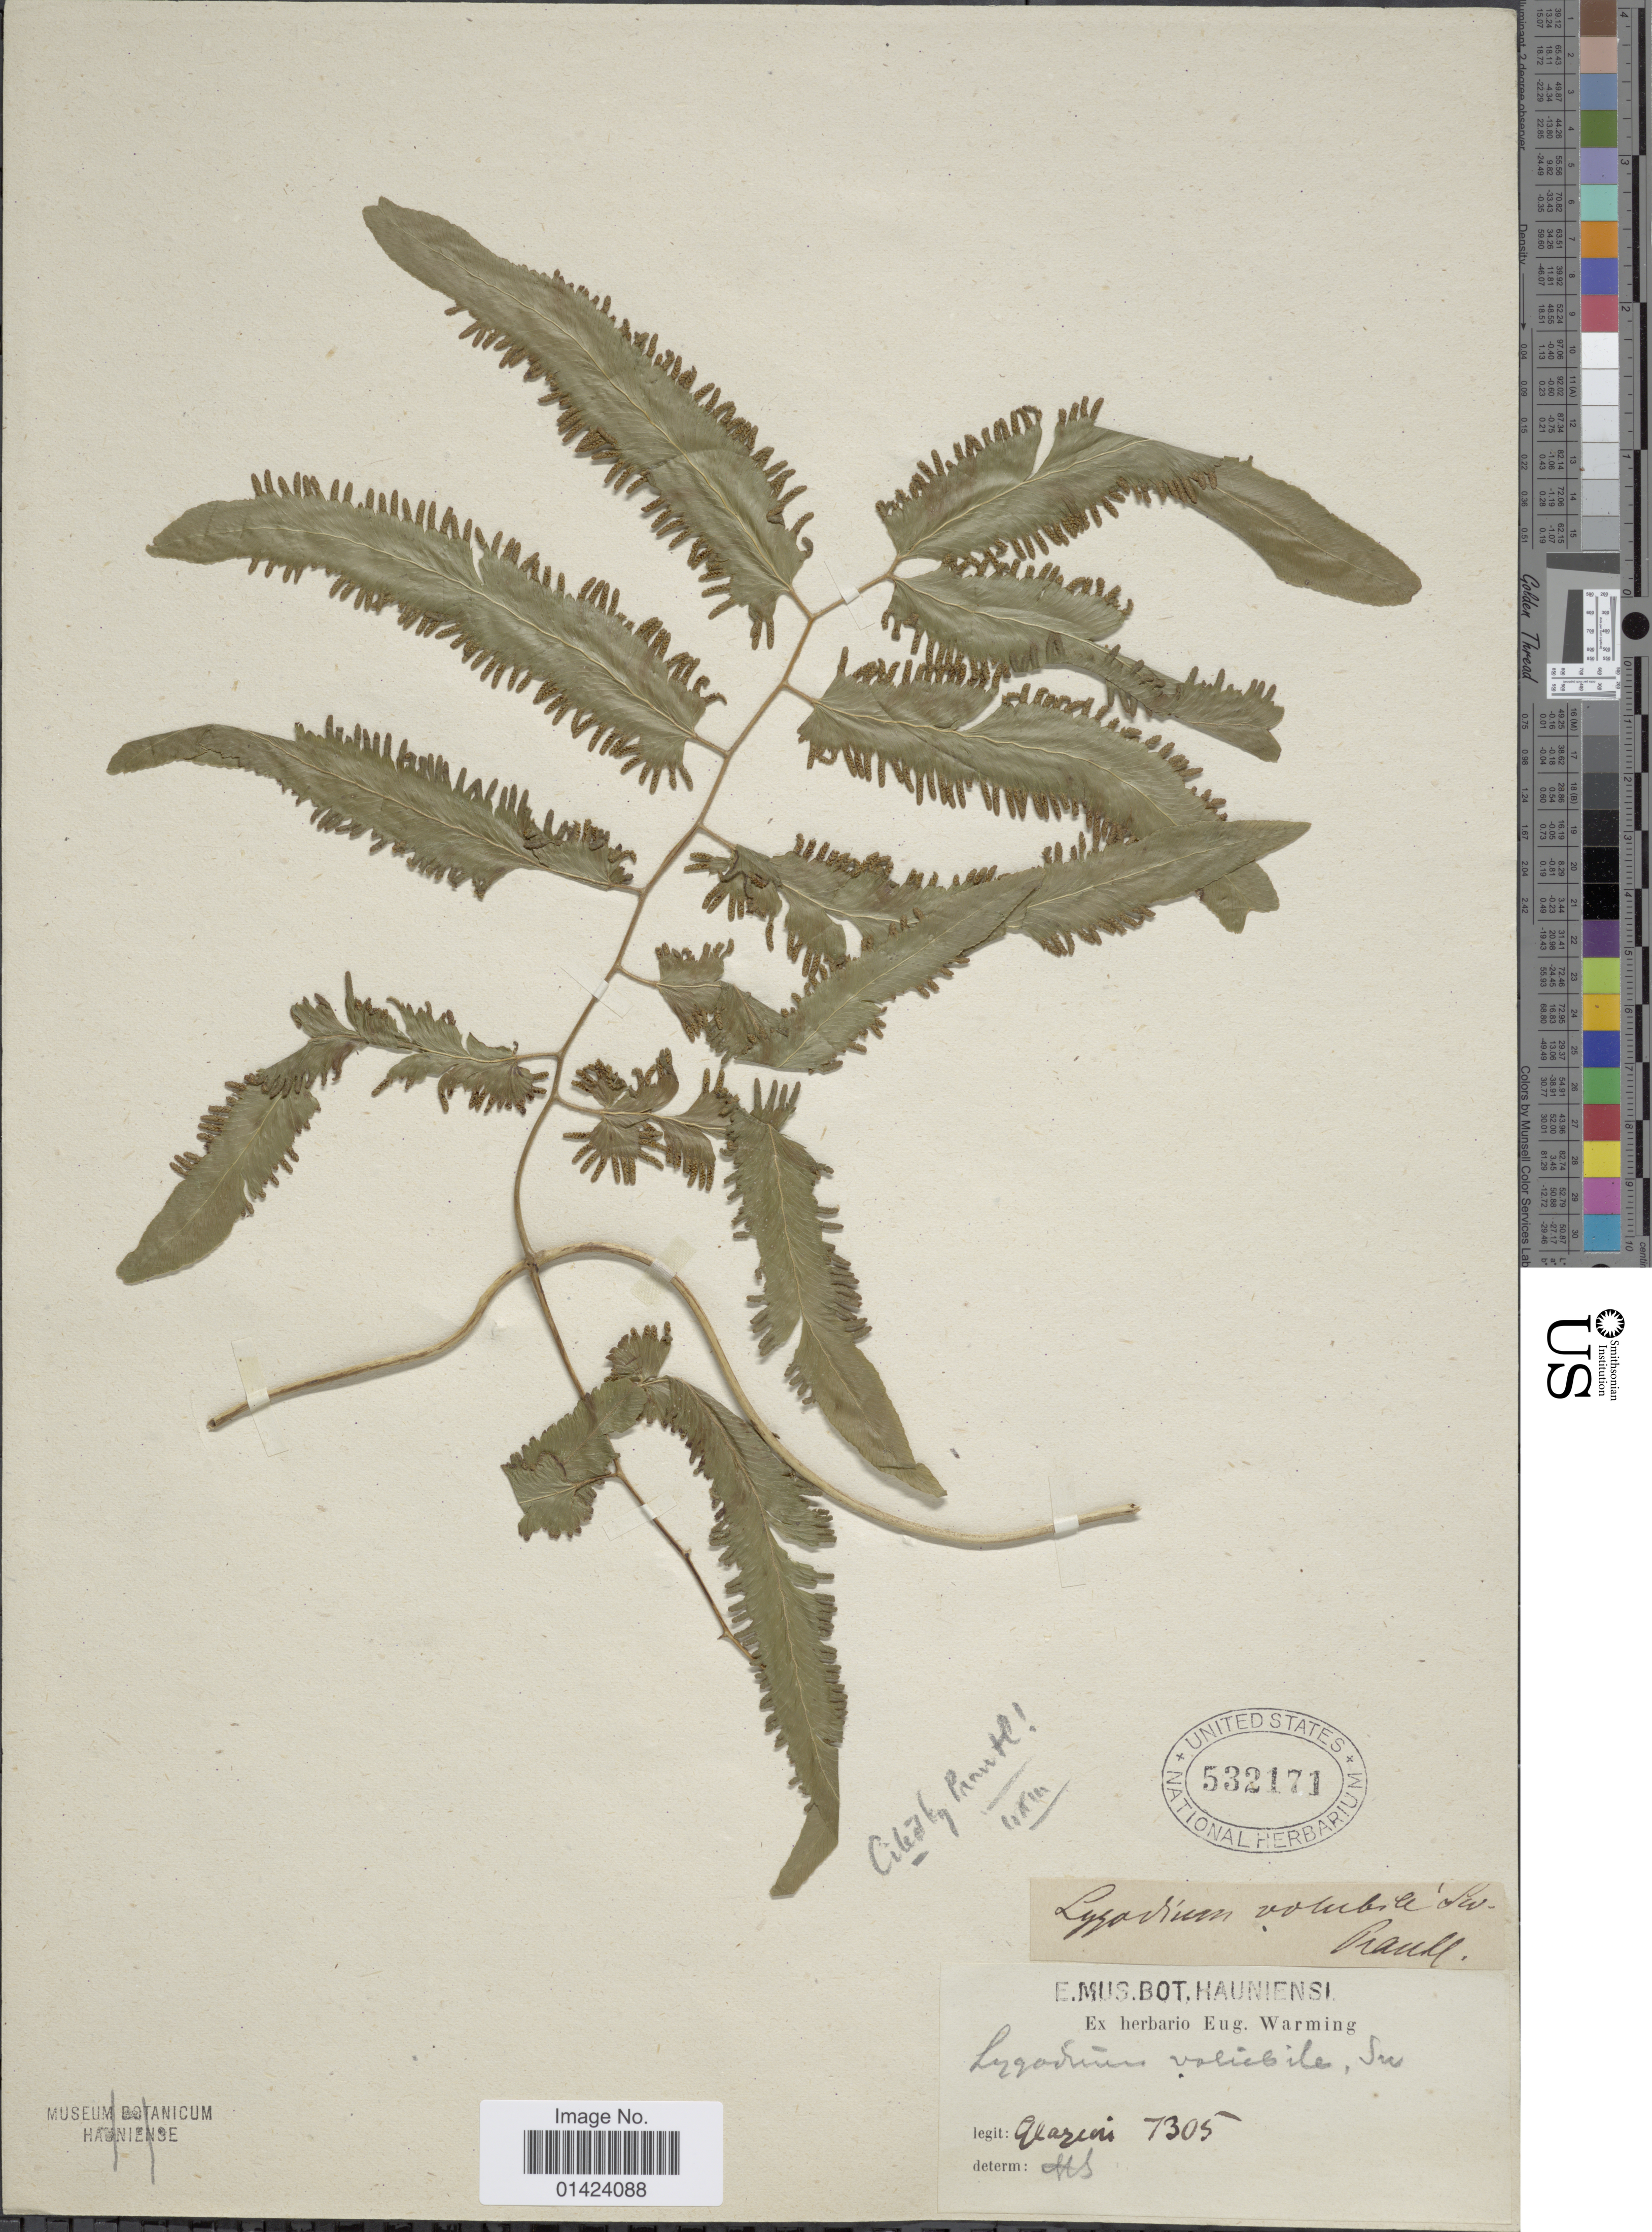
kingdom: Plantae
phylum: Tracheophyta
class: Polypodiopsida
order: Schizaeales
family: Lygodiaceae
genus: Lygodium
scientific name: Lygodium volubile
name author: Sw.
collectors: Glaziou, --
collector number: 7305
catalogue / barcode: US 532171